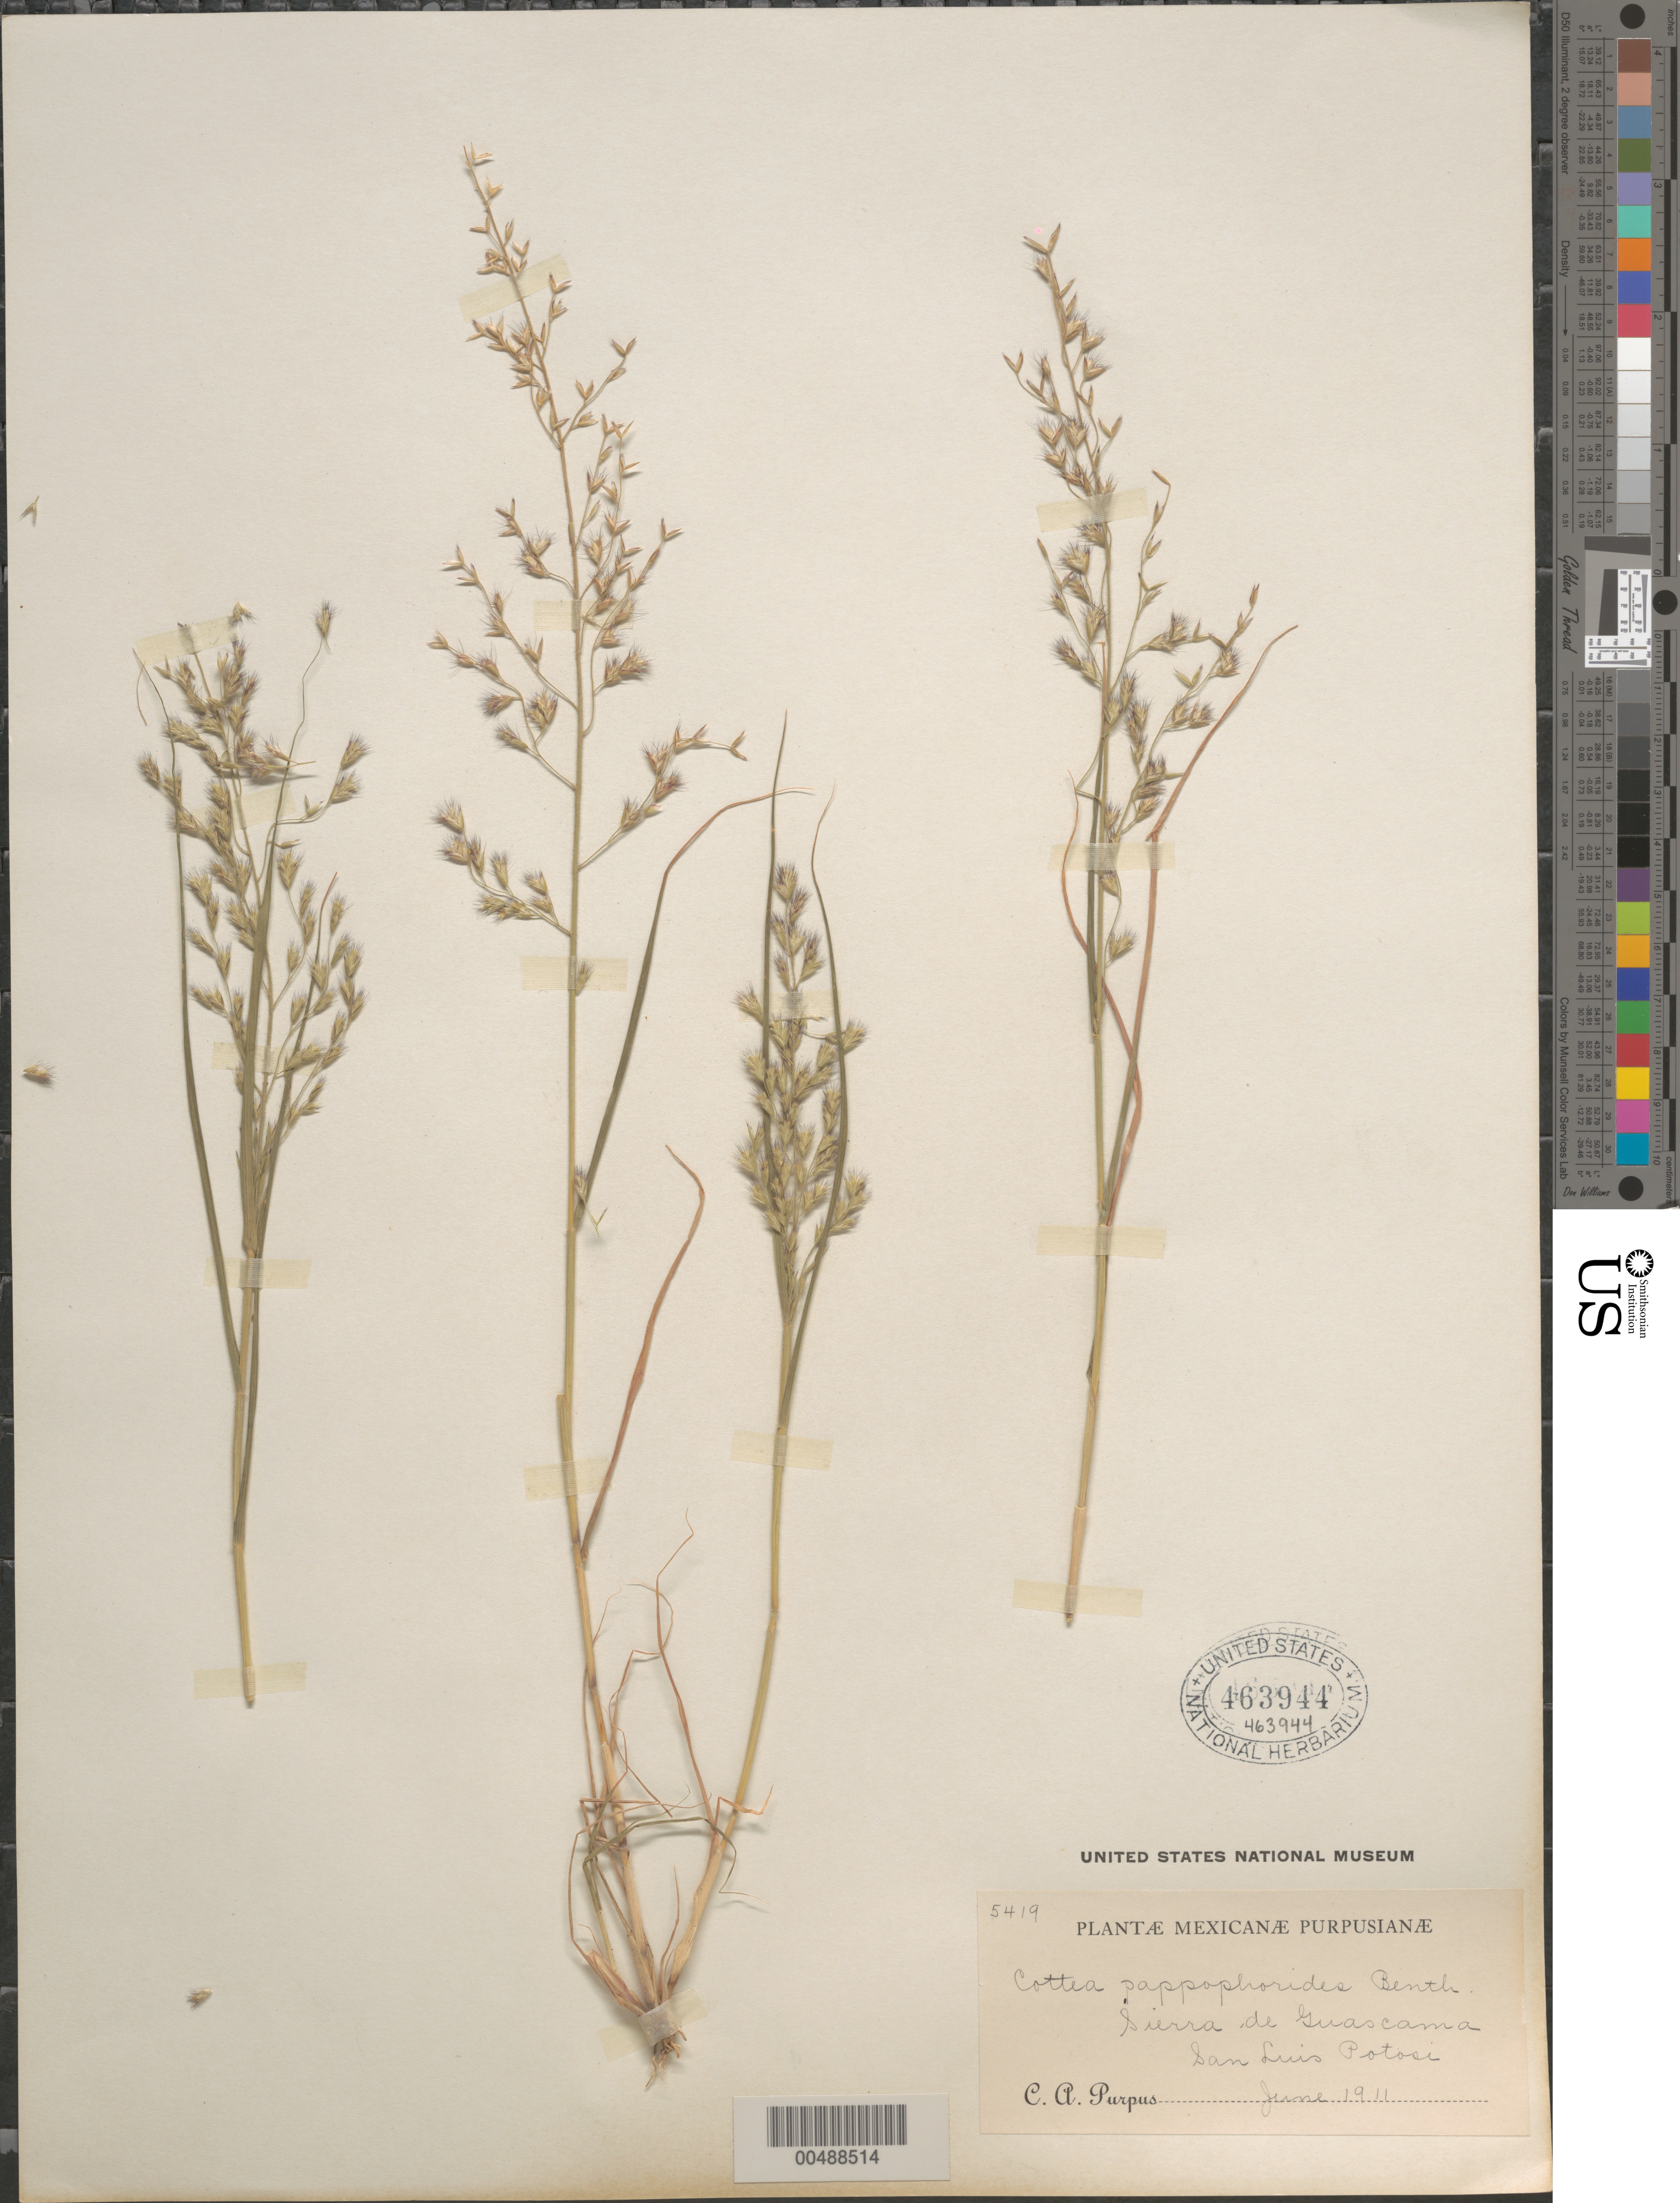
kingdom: Plantae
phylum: Tracheophyta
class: Liliopsida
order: Poales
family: Poaceae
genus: Cottea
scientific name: Cottea pappophoroides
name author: Kunth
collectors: C. A. Purpus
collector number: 5419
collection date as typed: Jun 1911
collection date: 1911-06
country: Mexico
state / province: San Luis Potosi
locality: Sierra de Guascama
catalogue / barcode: US 463944